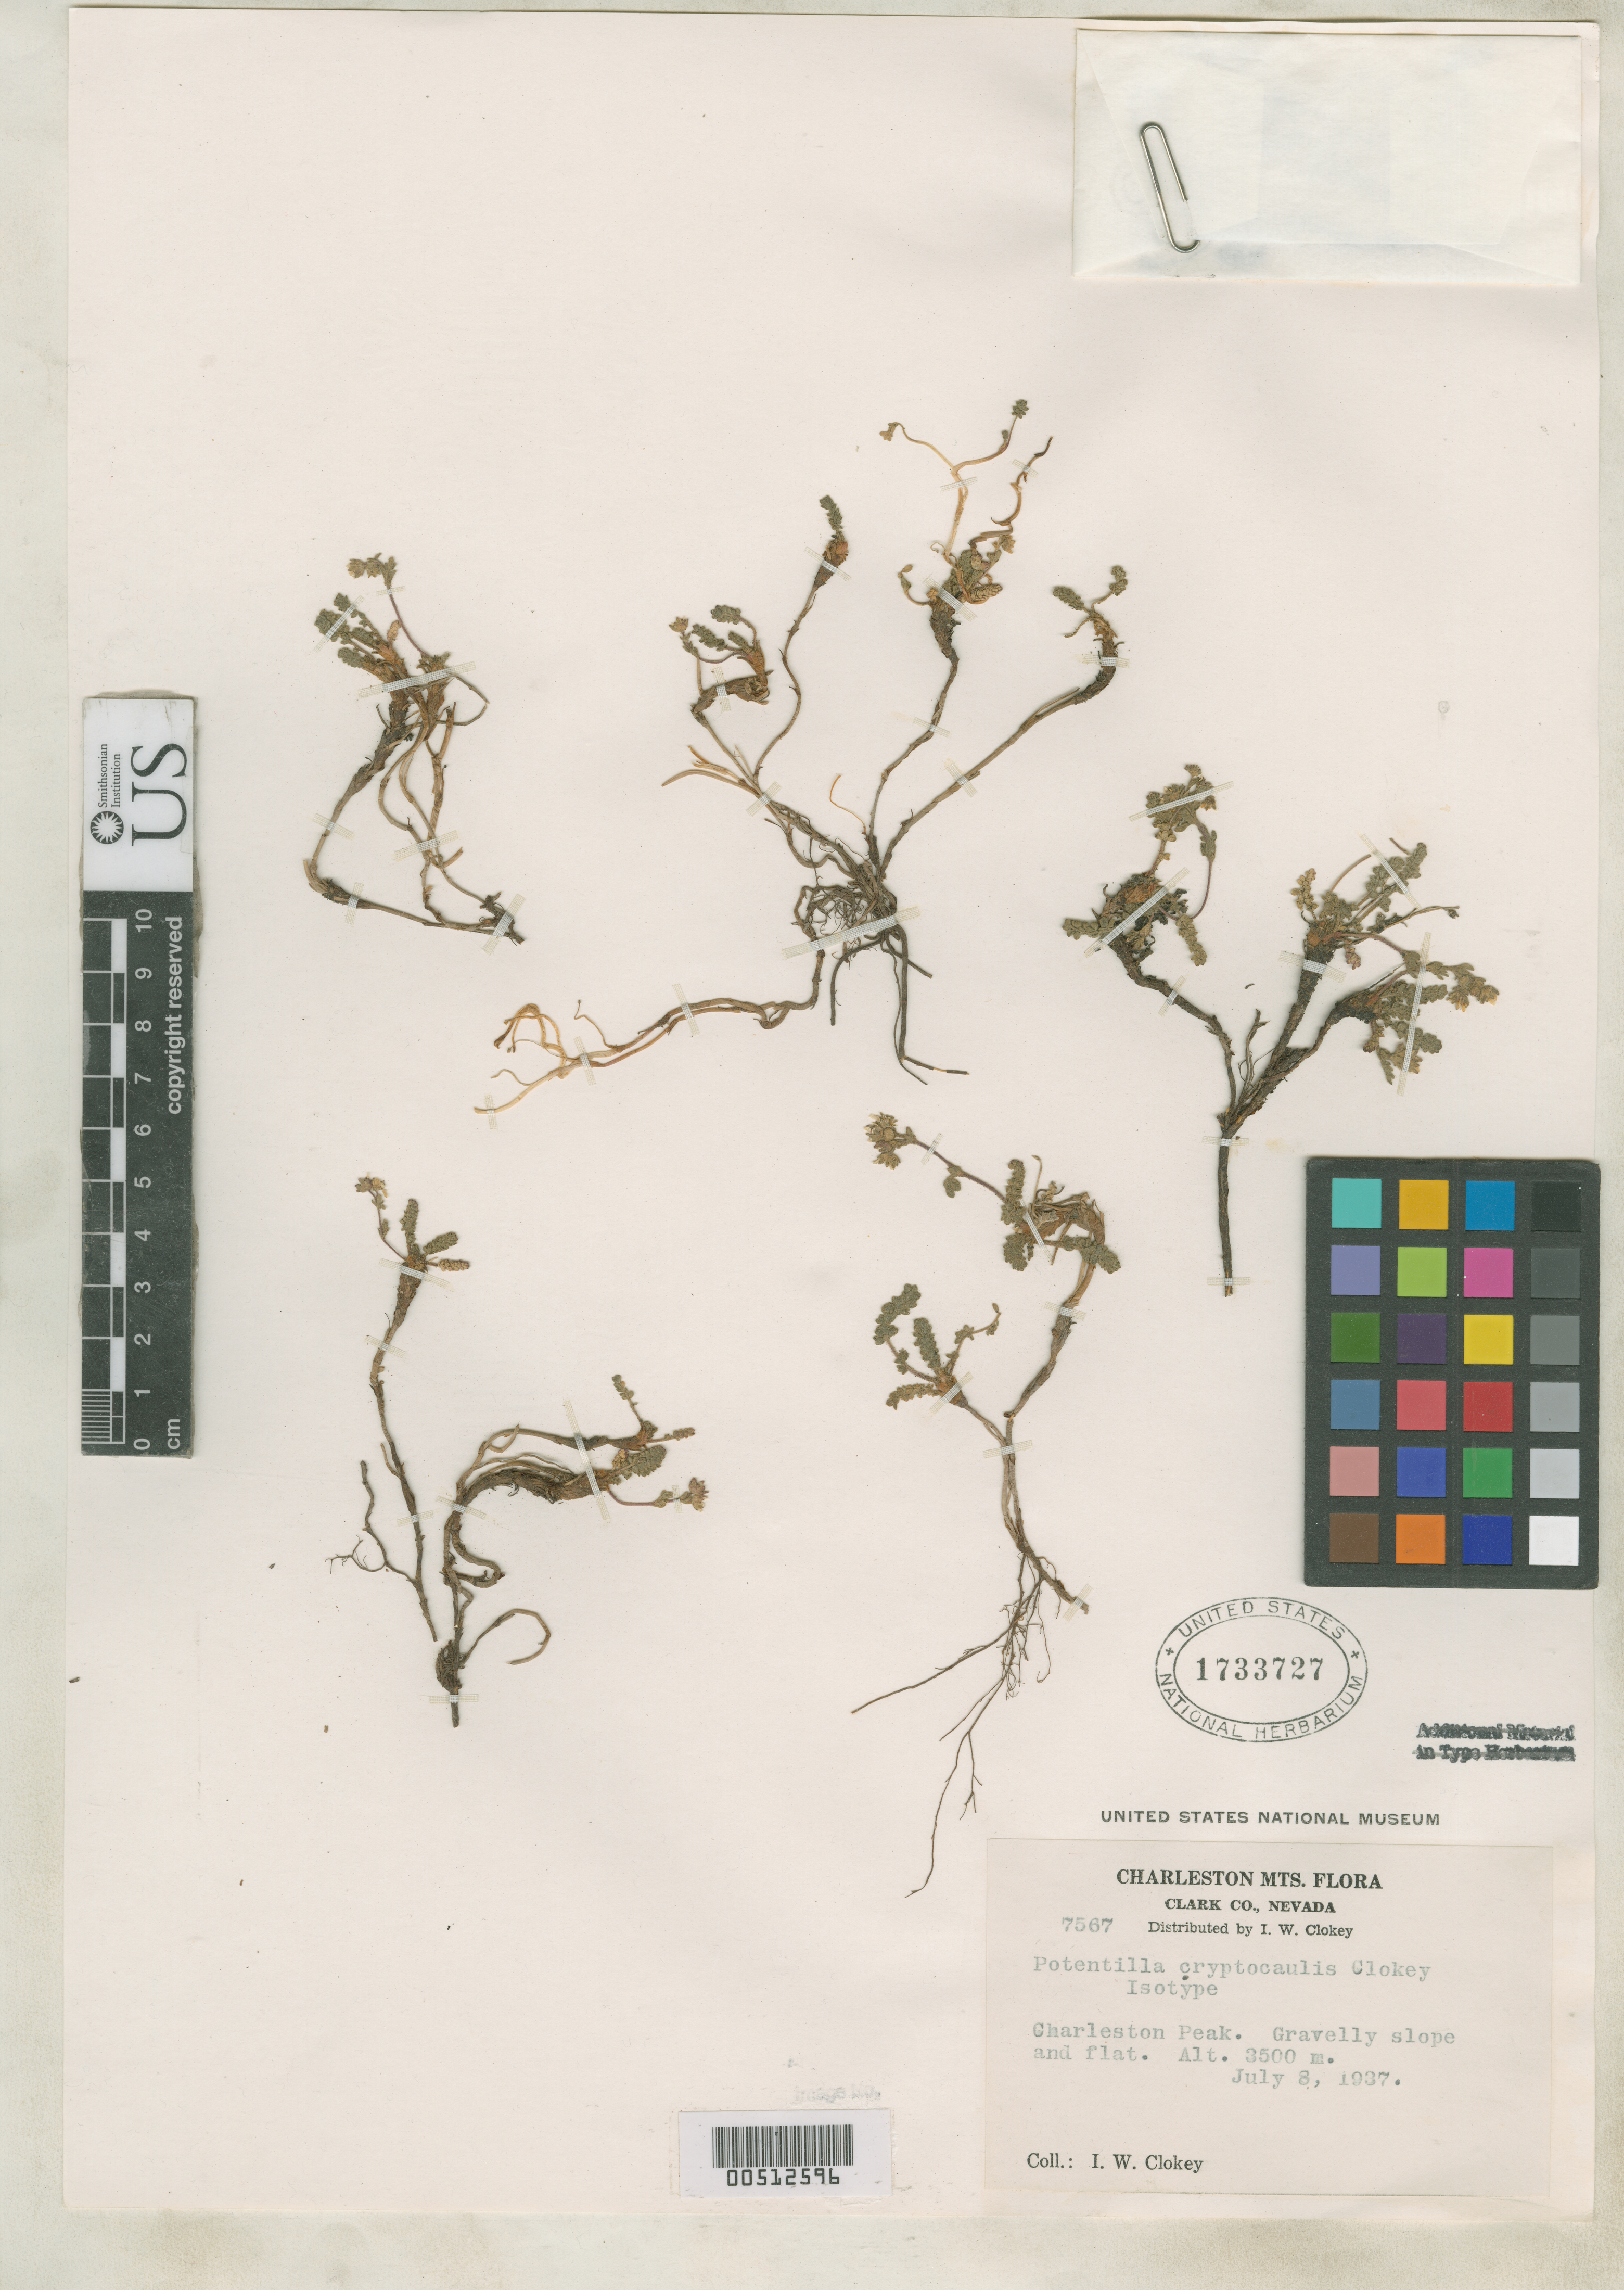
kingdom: Plantae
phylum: Tracheophyta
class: Magnoliopsida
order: Rosales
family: Rosaceae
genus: Potentilla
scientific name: Potentilla cryptocaulis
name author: Clokey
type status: Isotype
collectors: I. W. Clokey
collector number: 7567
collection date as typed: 18 Jul 1937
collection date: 1937-07-18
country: United States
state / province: Nevada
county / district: Clark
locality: Charleston Peak.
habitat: Gravelly slope and flat.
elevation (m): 3500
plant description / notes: Date appears on sheet as "July 8, 1937", but this appears to be a typing error as the sheet is annotated by the author as an isotype and all other information matches exactly with duplicates collected on the 18th.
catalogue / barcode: US 1733727